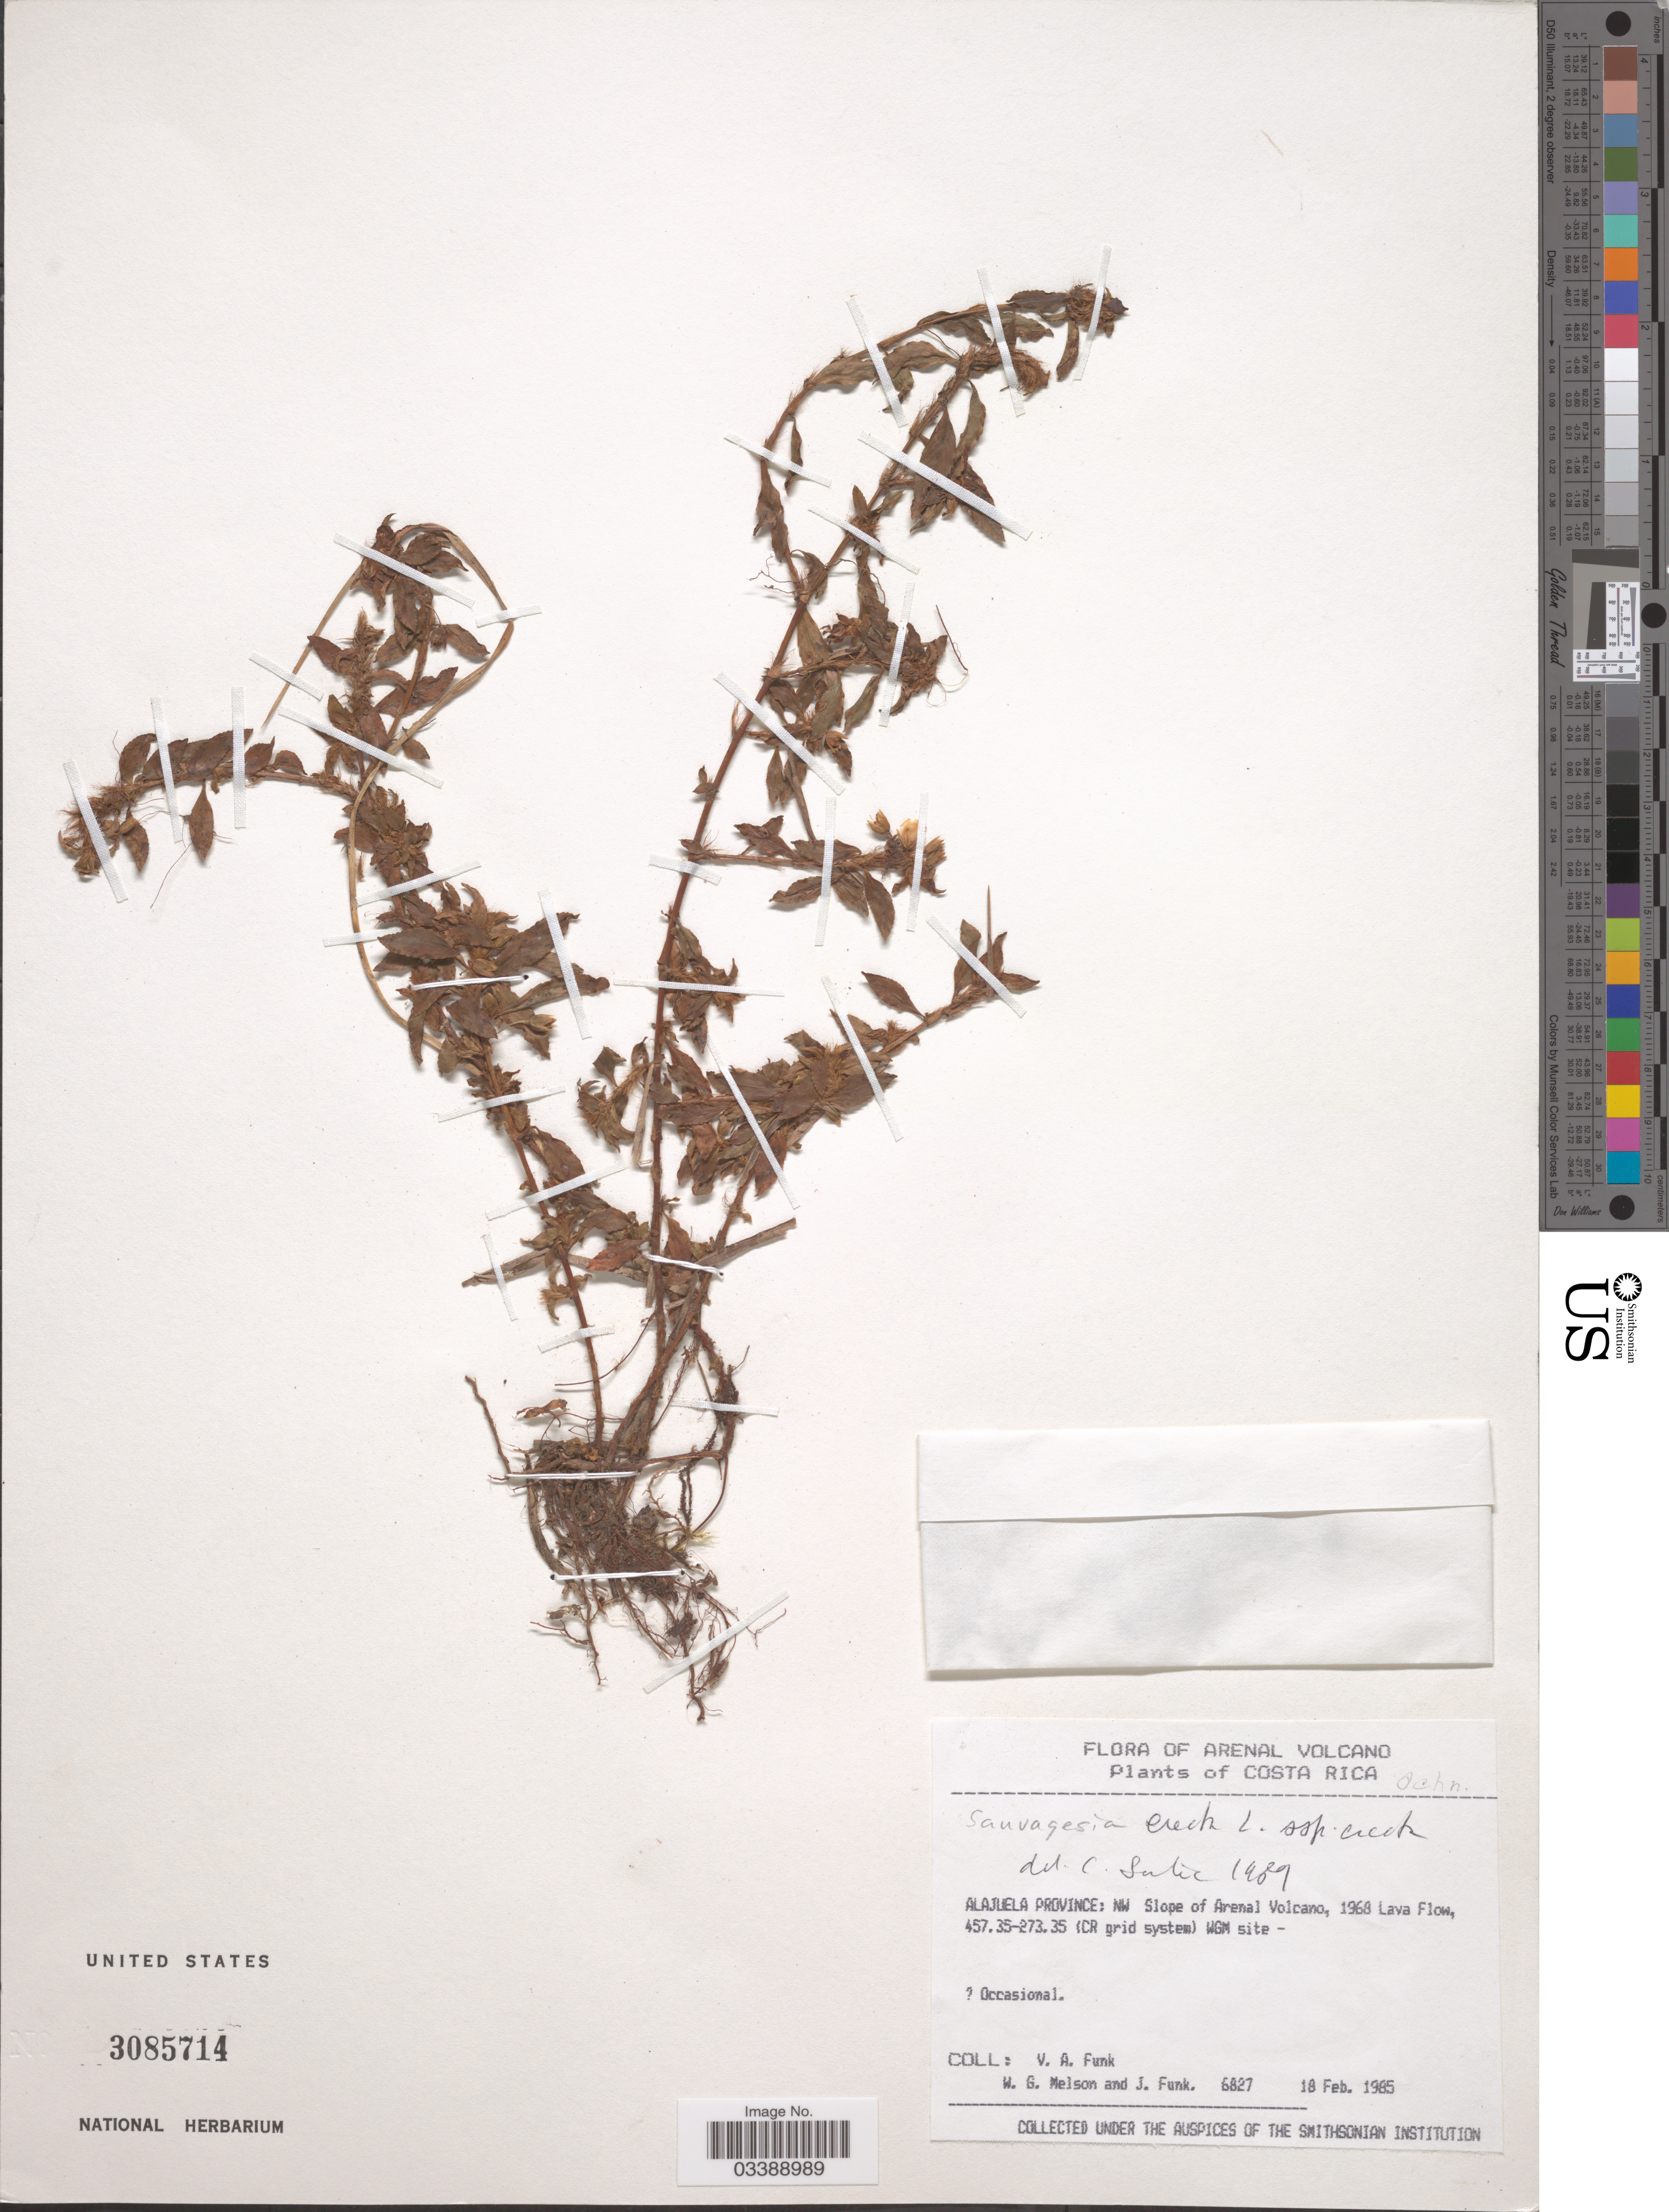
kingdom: Plantae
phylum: Tracheophyta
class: Magnoliopsida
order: Malpighiales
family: Ochnaceae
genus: Sauvagesia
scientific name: Sauvagesia erecta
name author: L.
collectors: V. Funk, W. Melson & J. Funk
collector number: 6827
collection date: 1985-02-18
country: Costa Rica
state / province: Alajuela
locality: Arenal Volcano. NW Slope of Arenal Volcano, 1968 Lava Flow, 457.35-273.35 (CR grid system) WGM site.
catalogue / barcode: US 3085714